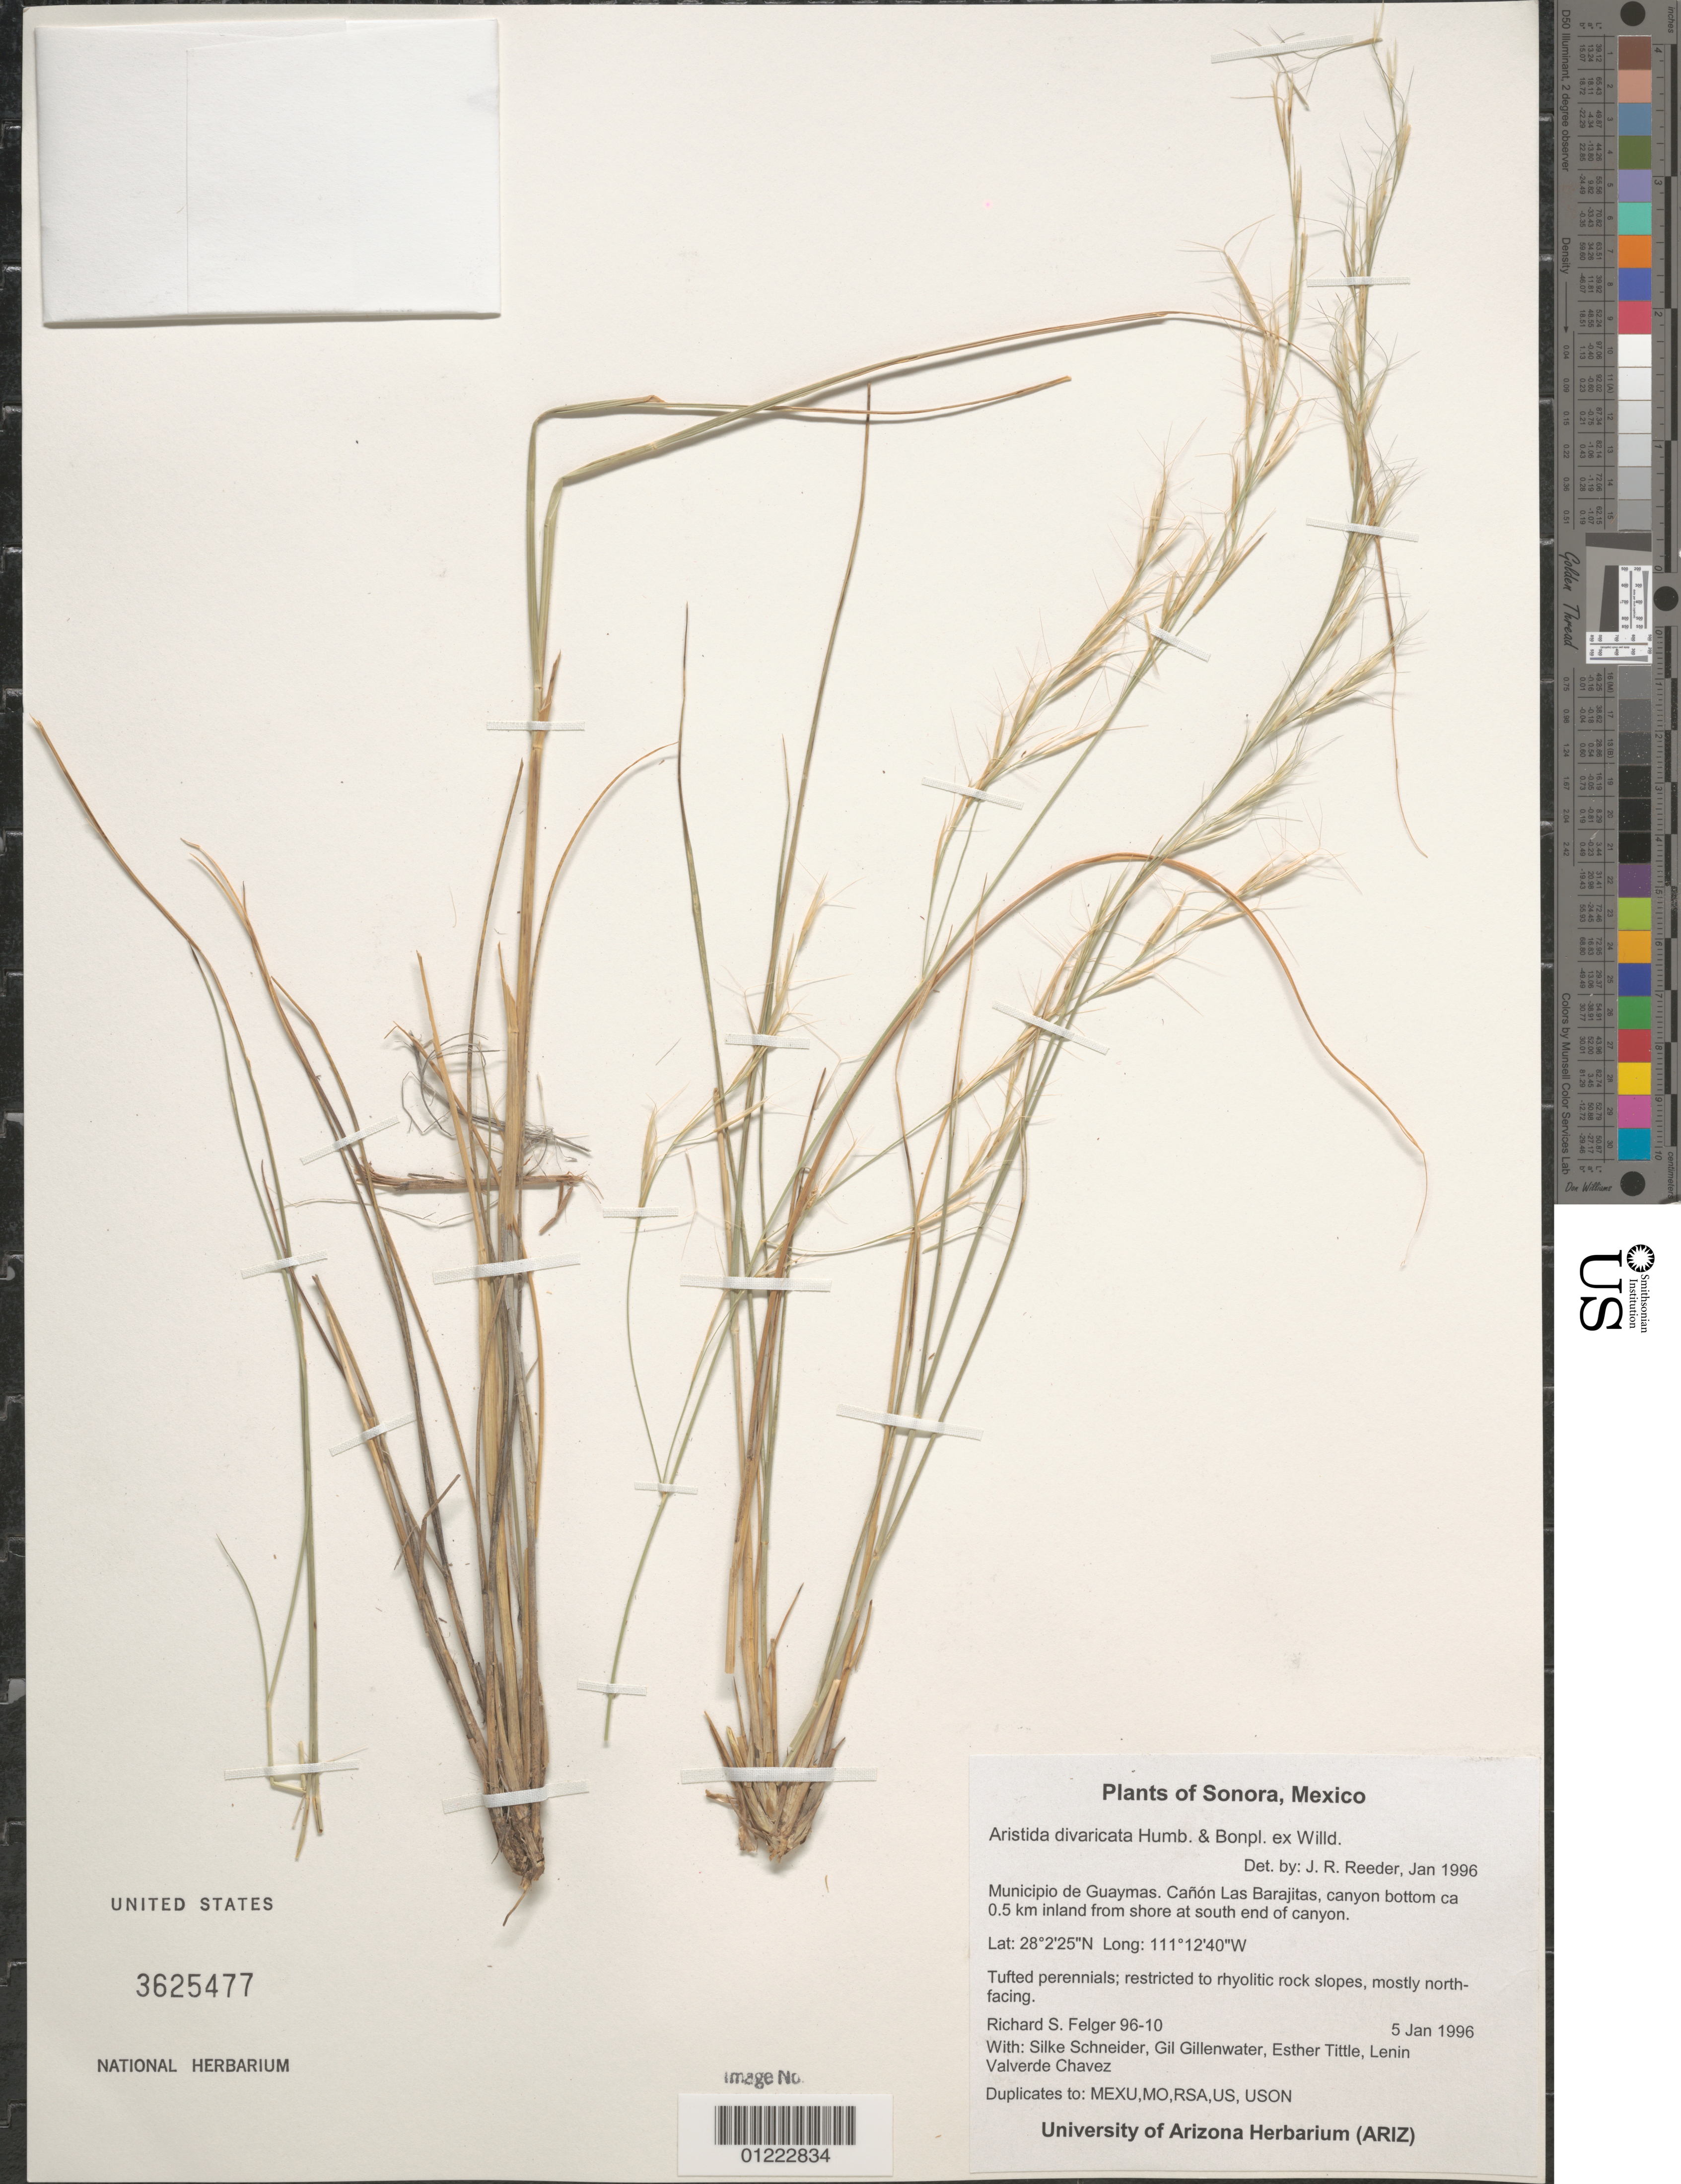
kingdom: Plantae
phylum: Tracheophyta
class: Liliopsida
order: Poales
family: Poaceae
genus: Aristida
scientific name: Aristida divaricata Lag., nom. illeg. hom.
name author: Lag.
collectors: R. S. Felger, S. Schneider, G. Gillenwater, E. Tittle & L. Chavez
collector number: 96-10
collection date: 1996-01-05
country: Mexico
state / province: Sonora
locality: Municipio de Guaymas. Cañón Las Barajitas, canyon bottom ca 0.5 km inland from shore at south end of canyon.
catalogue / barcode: US 3625477